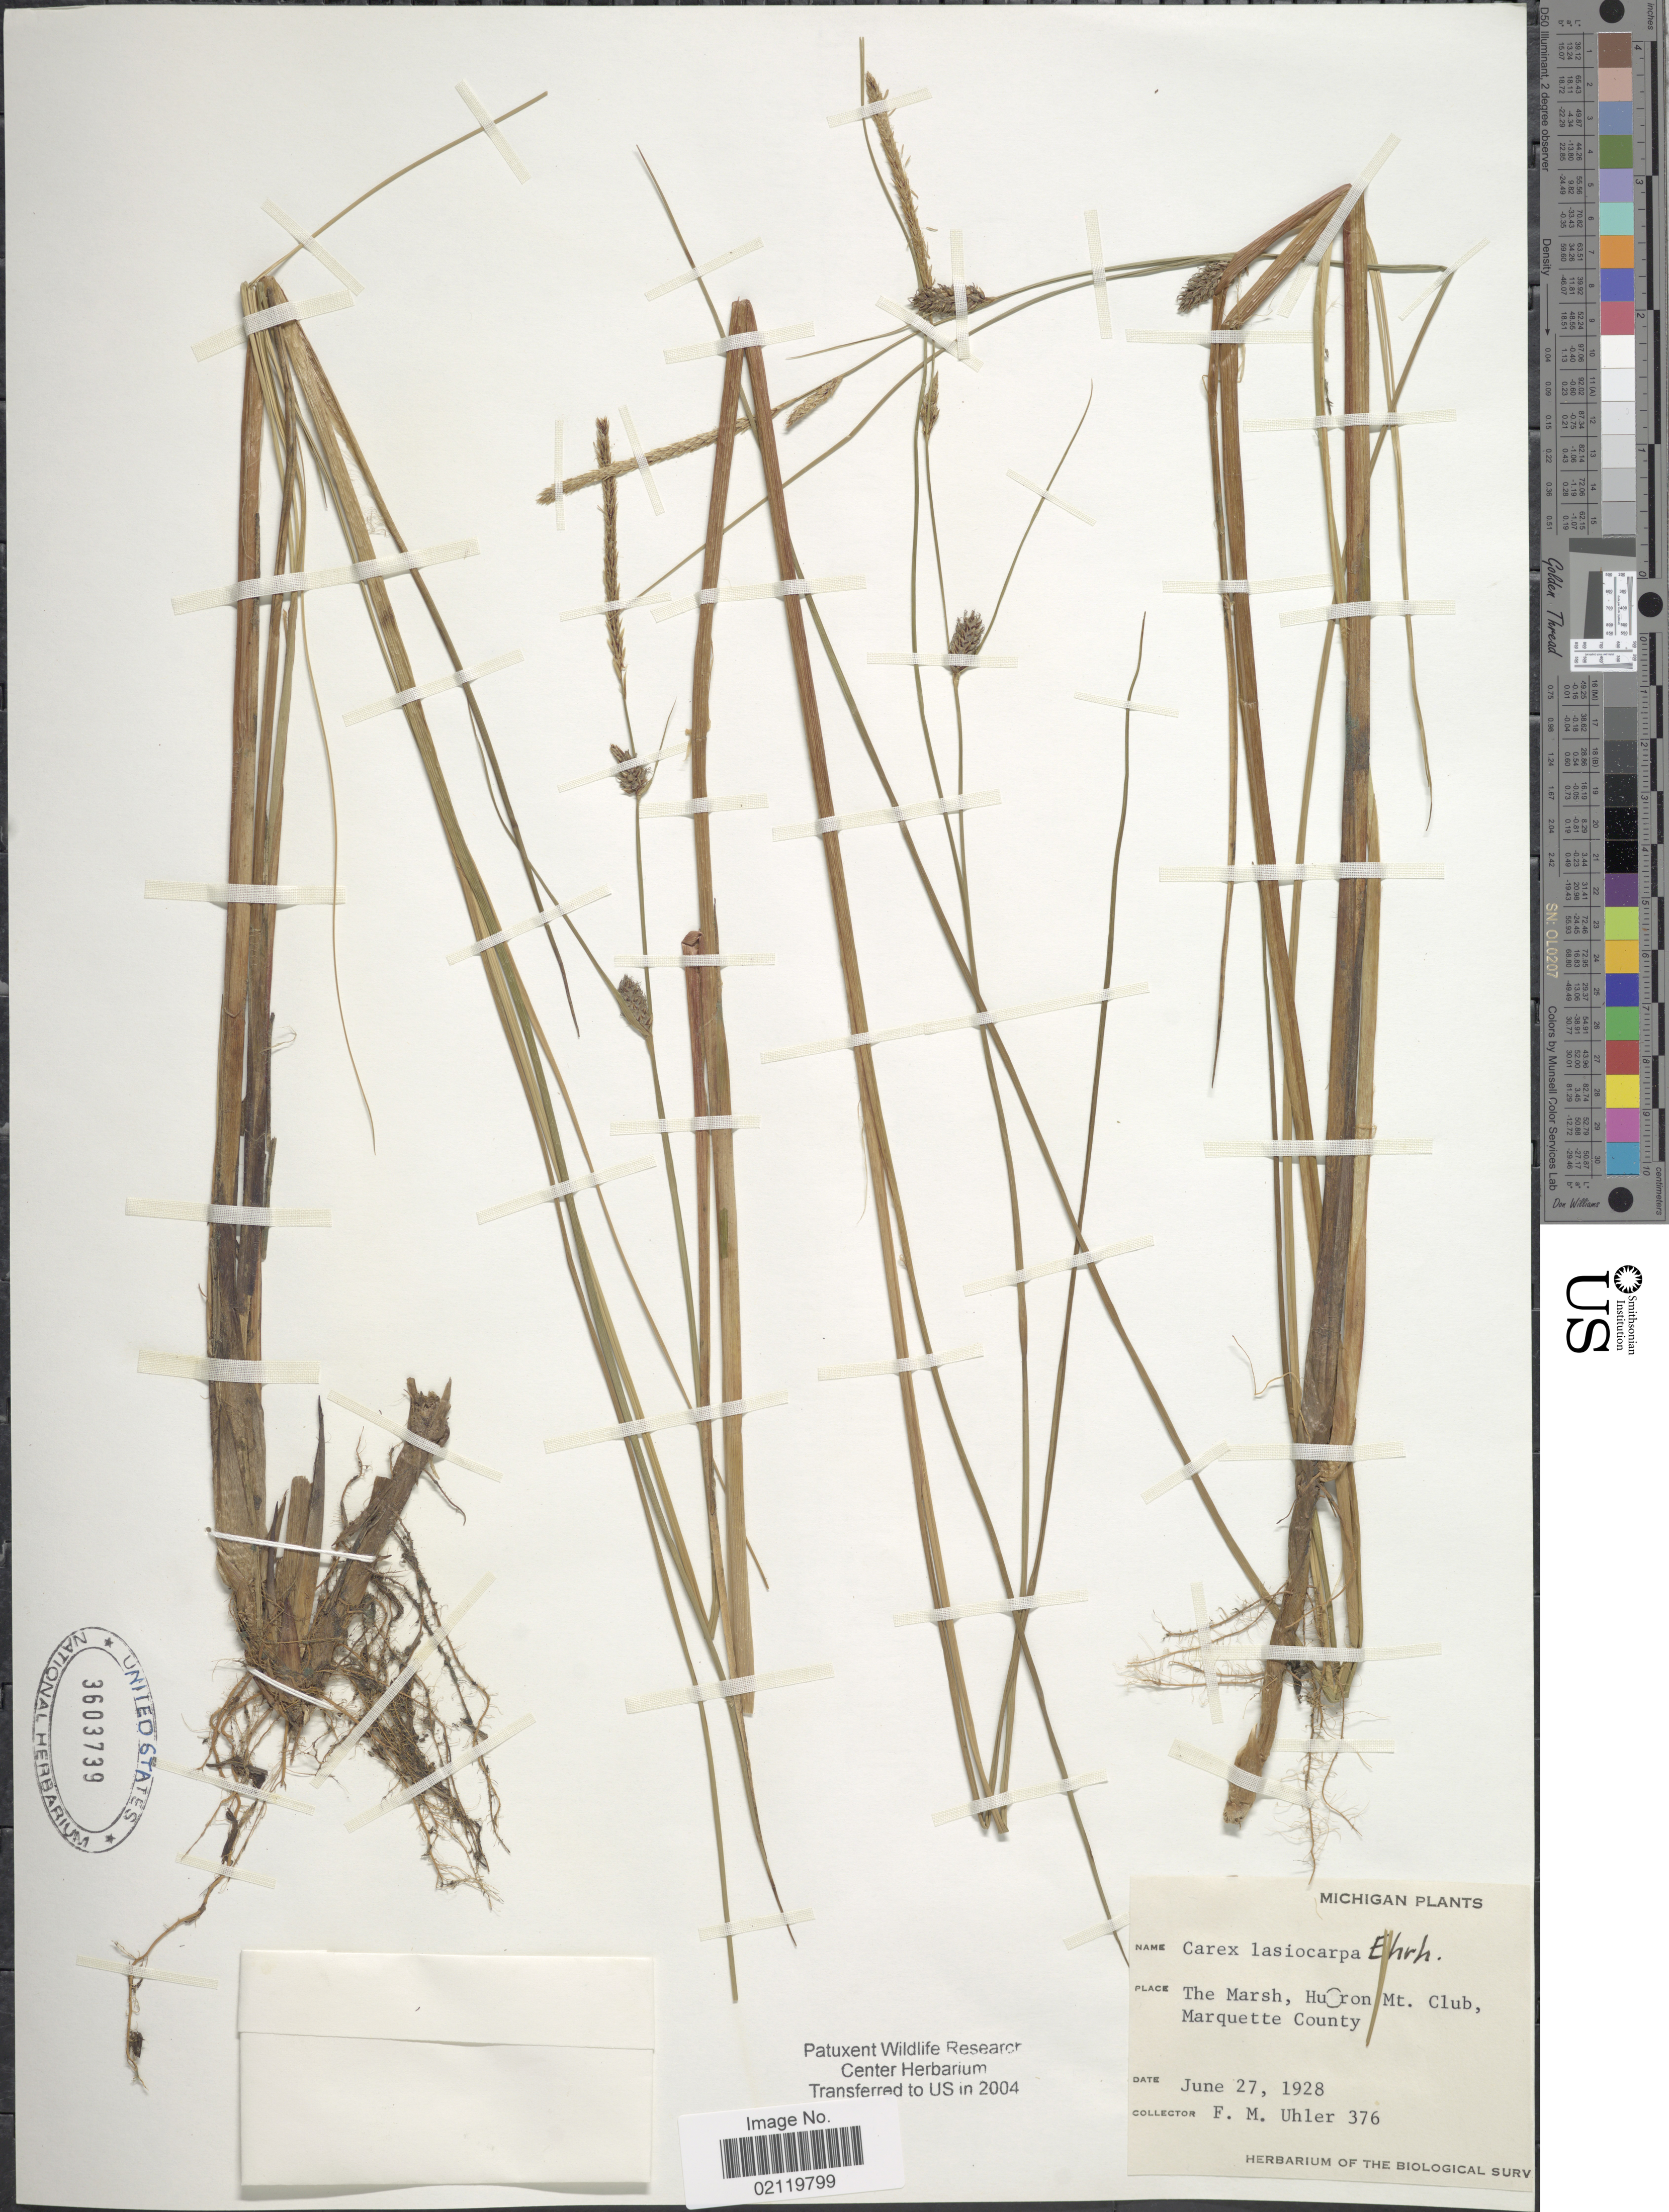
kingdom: Plantae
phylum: Tracheophyta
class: Liliopsida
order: Poales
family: Cyperaceae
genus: Carex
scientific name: Carex lasiocarpa var. americana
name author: Fernald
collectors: F. M. Uhler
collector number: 376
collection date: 1928-06-27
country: United States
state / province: Michigan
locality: The Marsh, Huron Mt. Club, Marquette County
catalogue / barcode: US 3603739